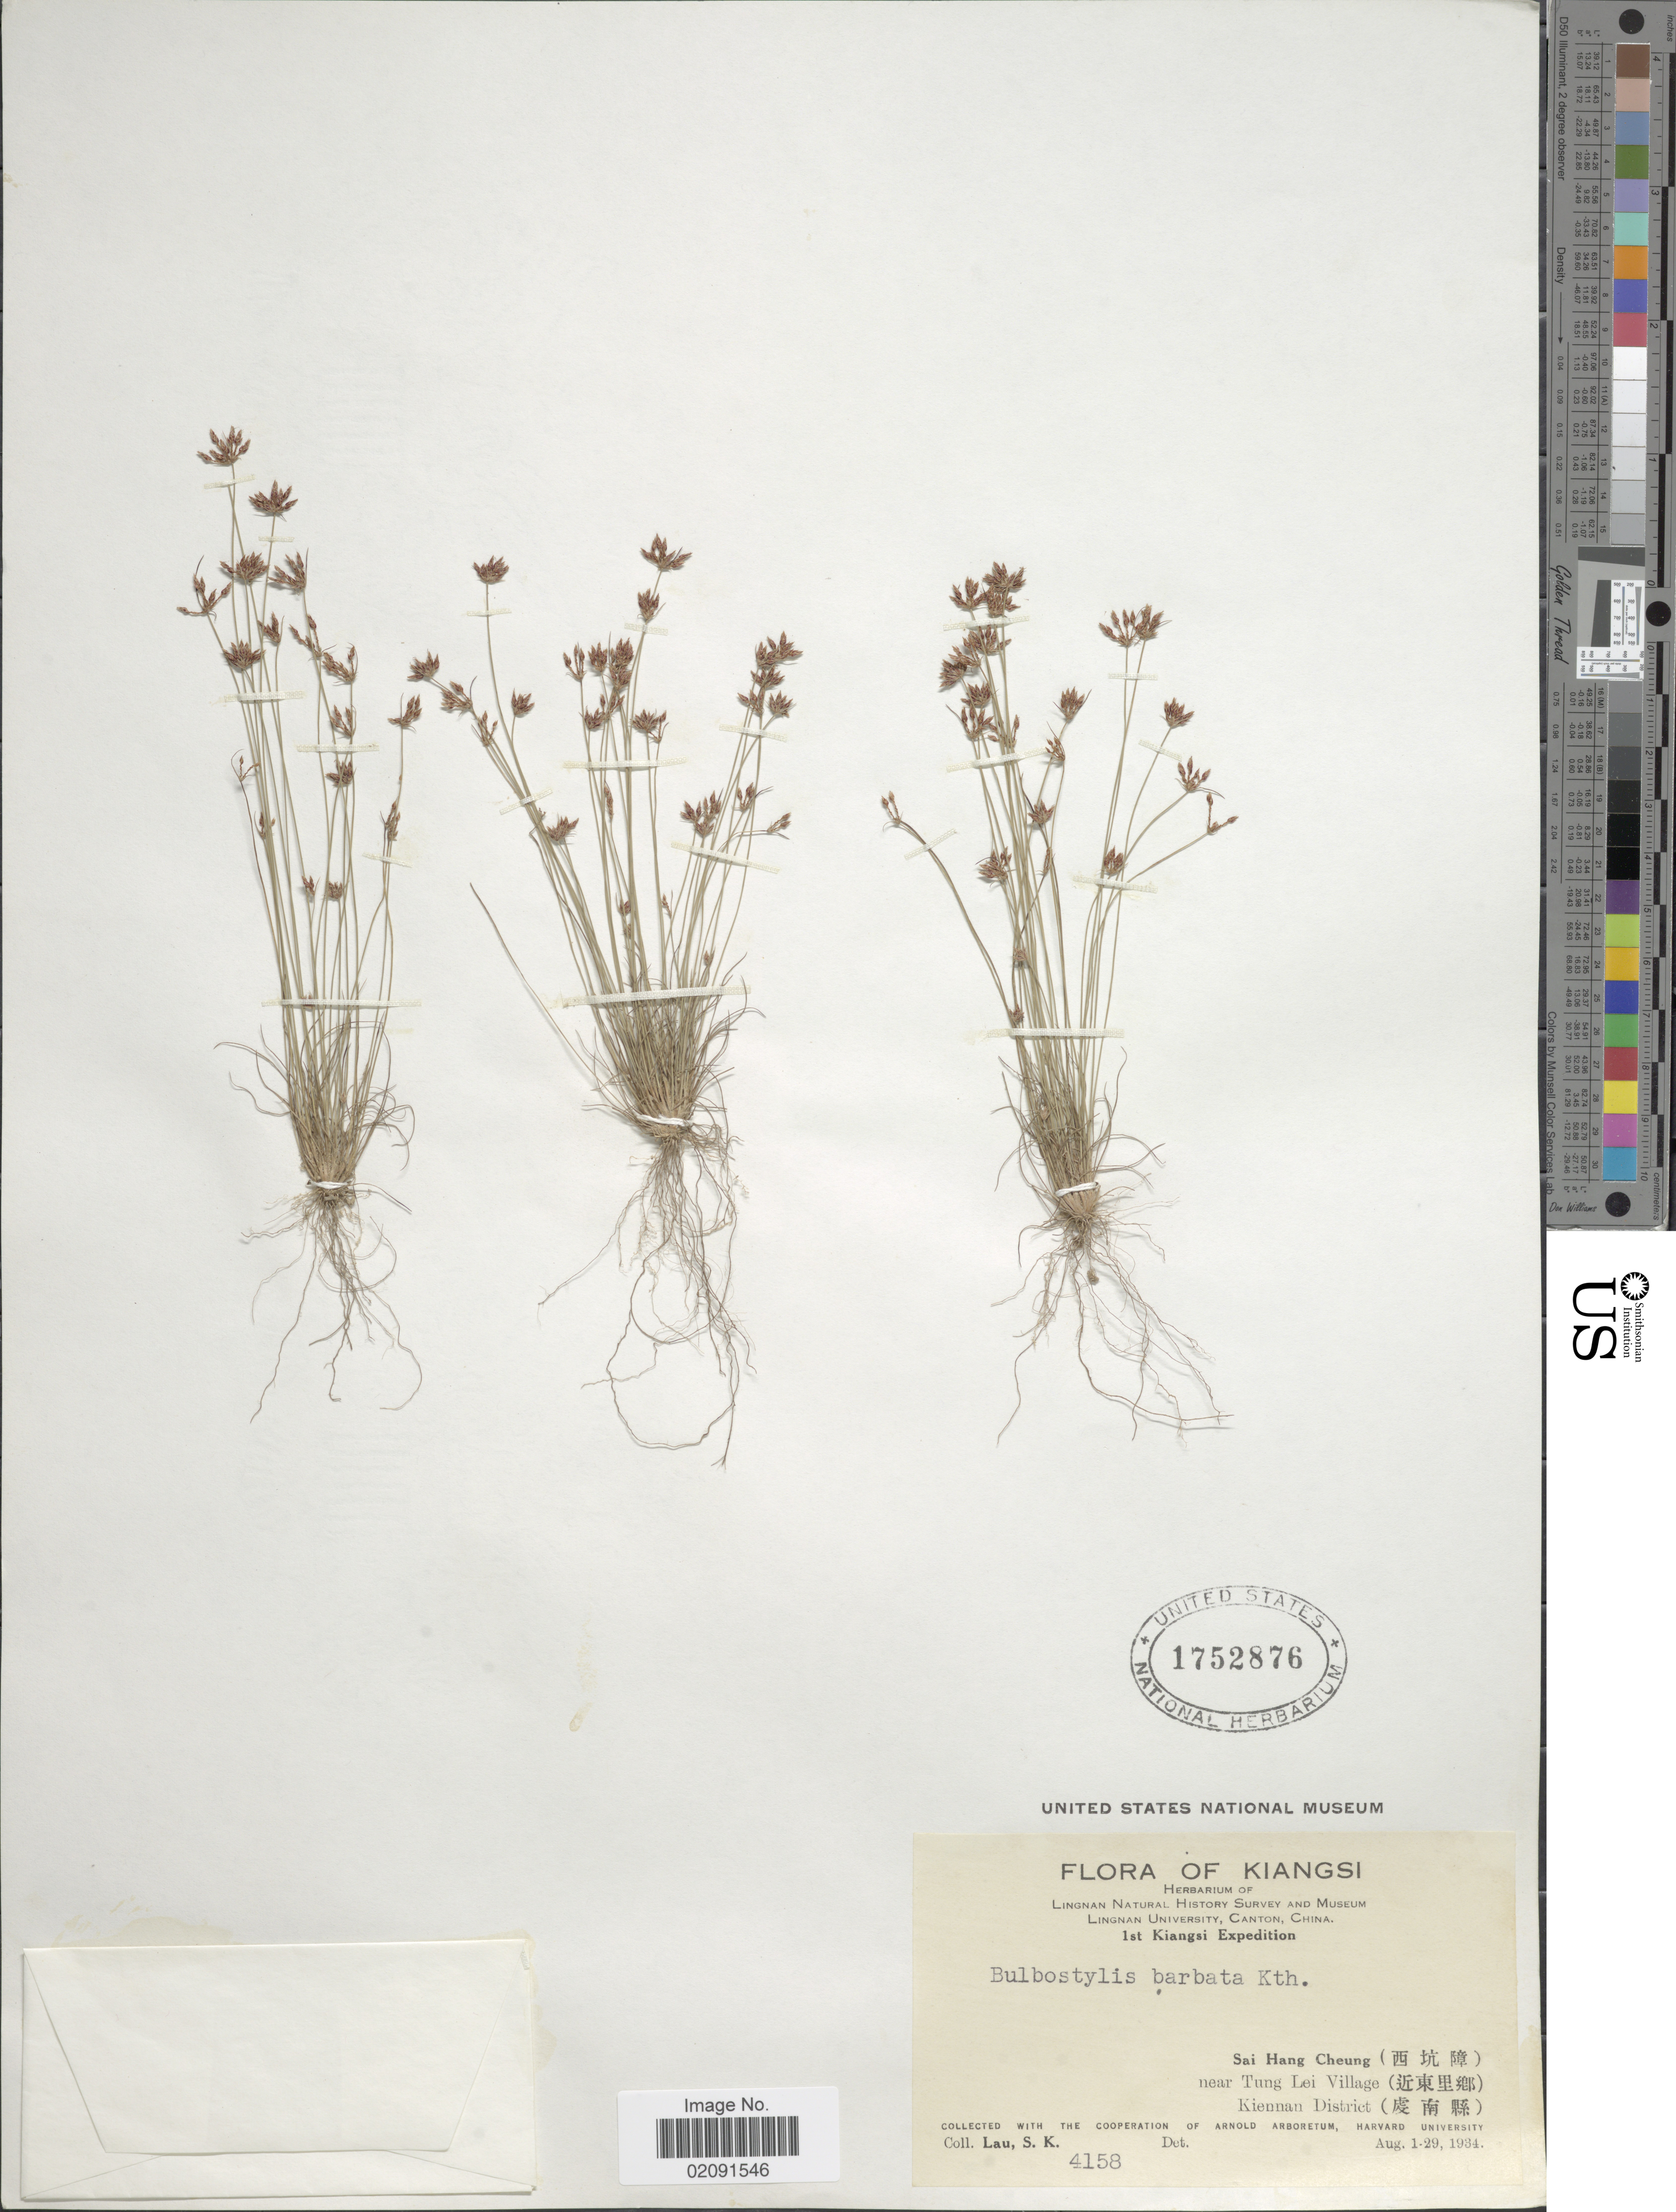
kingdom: Plantae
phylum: Tracheophyta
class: Liliopsida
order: Poales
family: Cyperaceae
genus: Bulbostylis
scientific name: Bulbostylis barbata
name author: (Rottb.) C.B. Clarke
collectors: S. K. Lau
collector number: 4158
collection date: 1934-08-01/1934-08-29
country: China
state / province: Jiangxi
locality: Kiangsi, Sai Hang Cheung near Tung Lei Village, Kiennan District.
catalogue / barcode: US 1752876